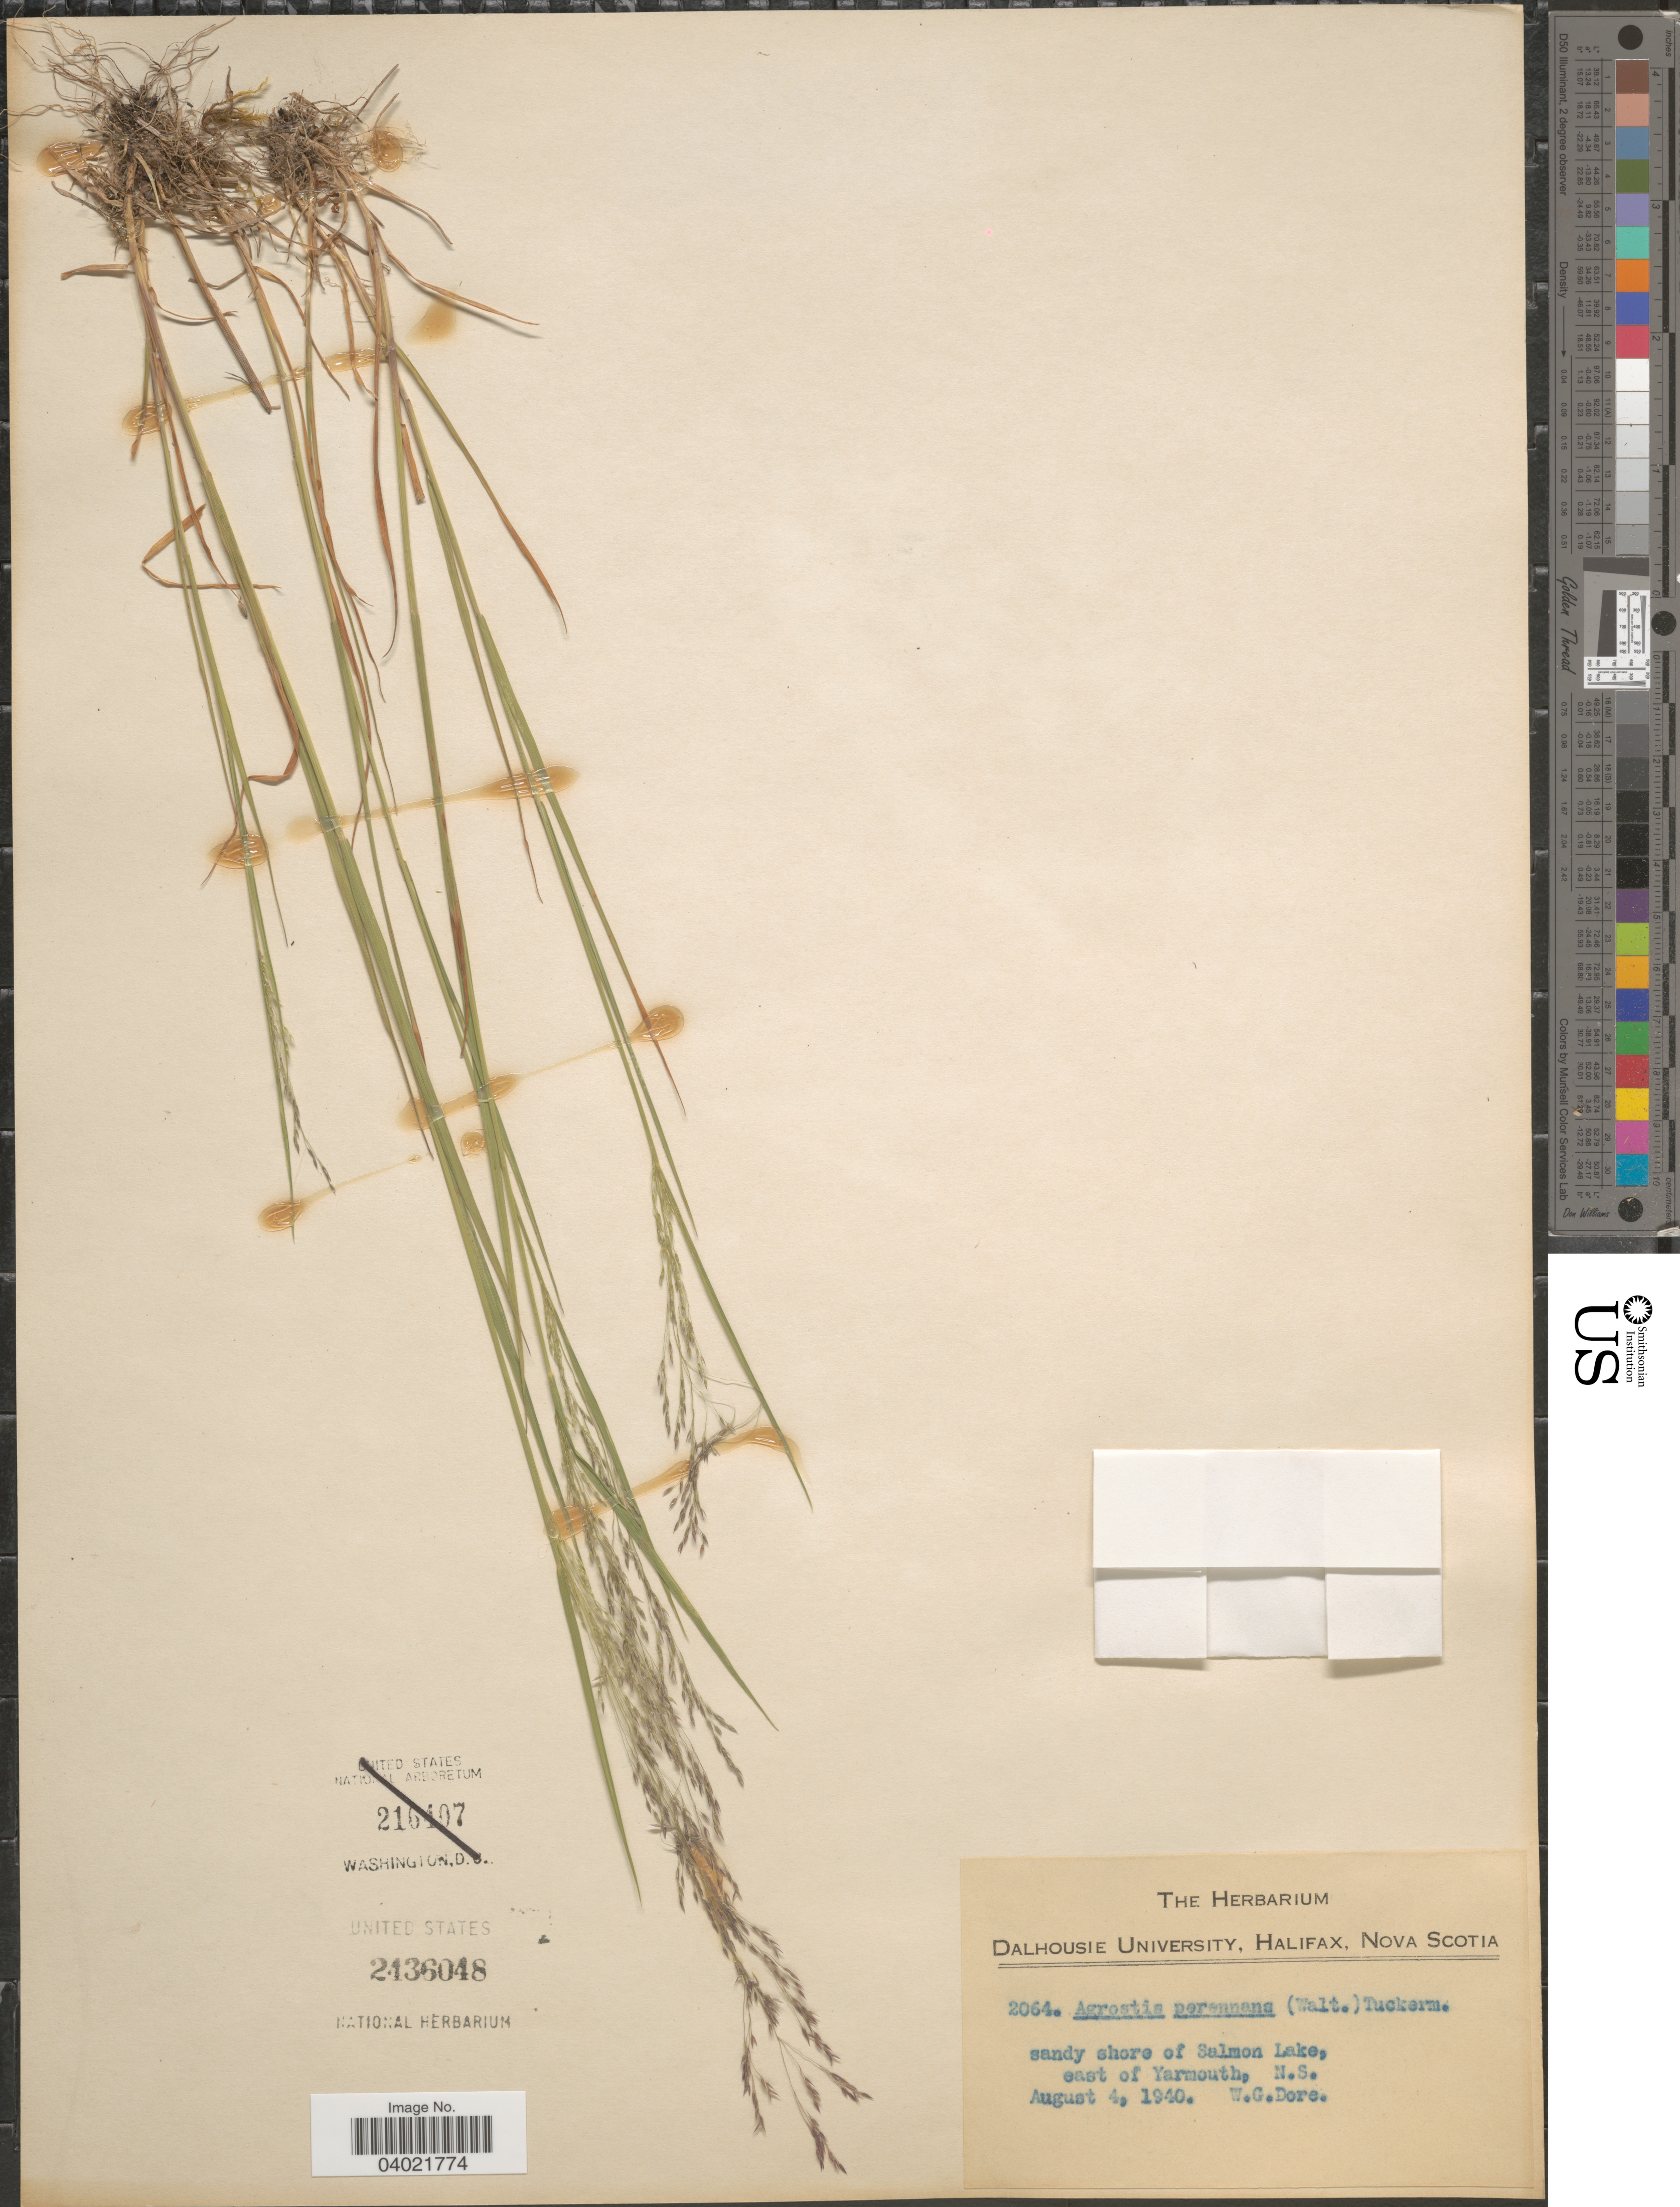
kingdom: Plantae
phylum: Tracheophyta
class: Liliopsida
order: Poales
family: Poaceae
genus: Agrostis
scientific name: Agrostis perennans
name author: (Walter) Tuck.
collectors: W. Dore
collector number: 2064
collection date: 1940-08-04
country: Canada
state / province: Nova Scotia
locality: Sandy shore of Salmon Lake, east of Yarmouth.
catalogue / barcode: US 2436048